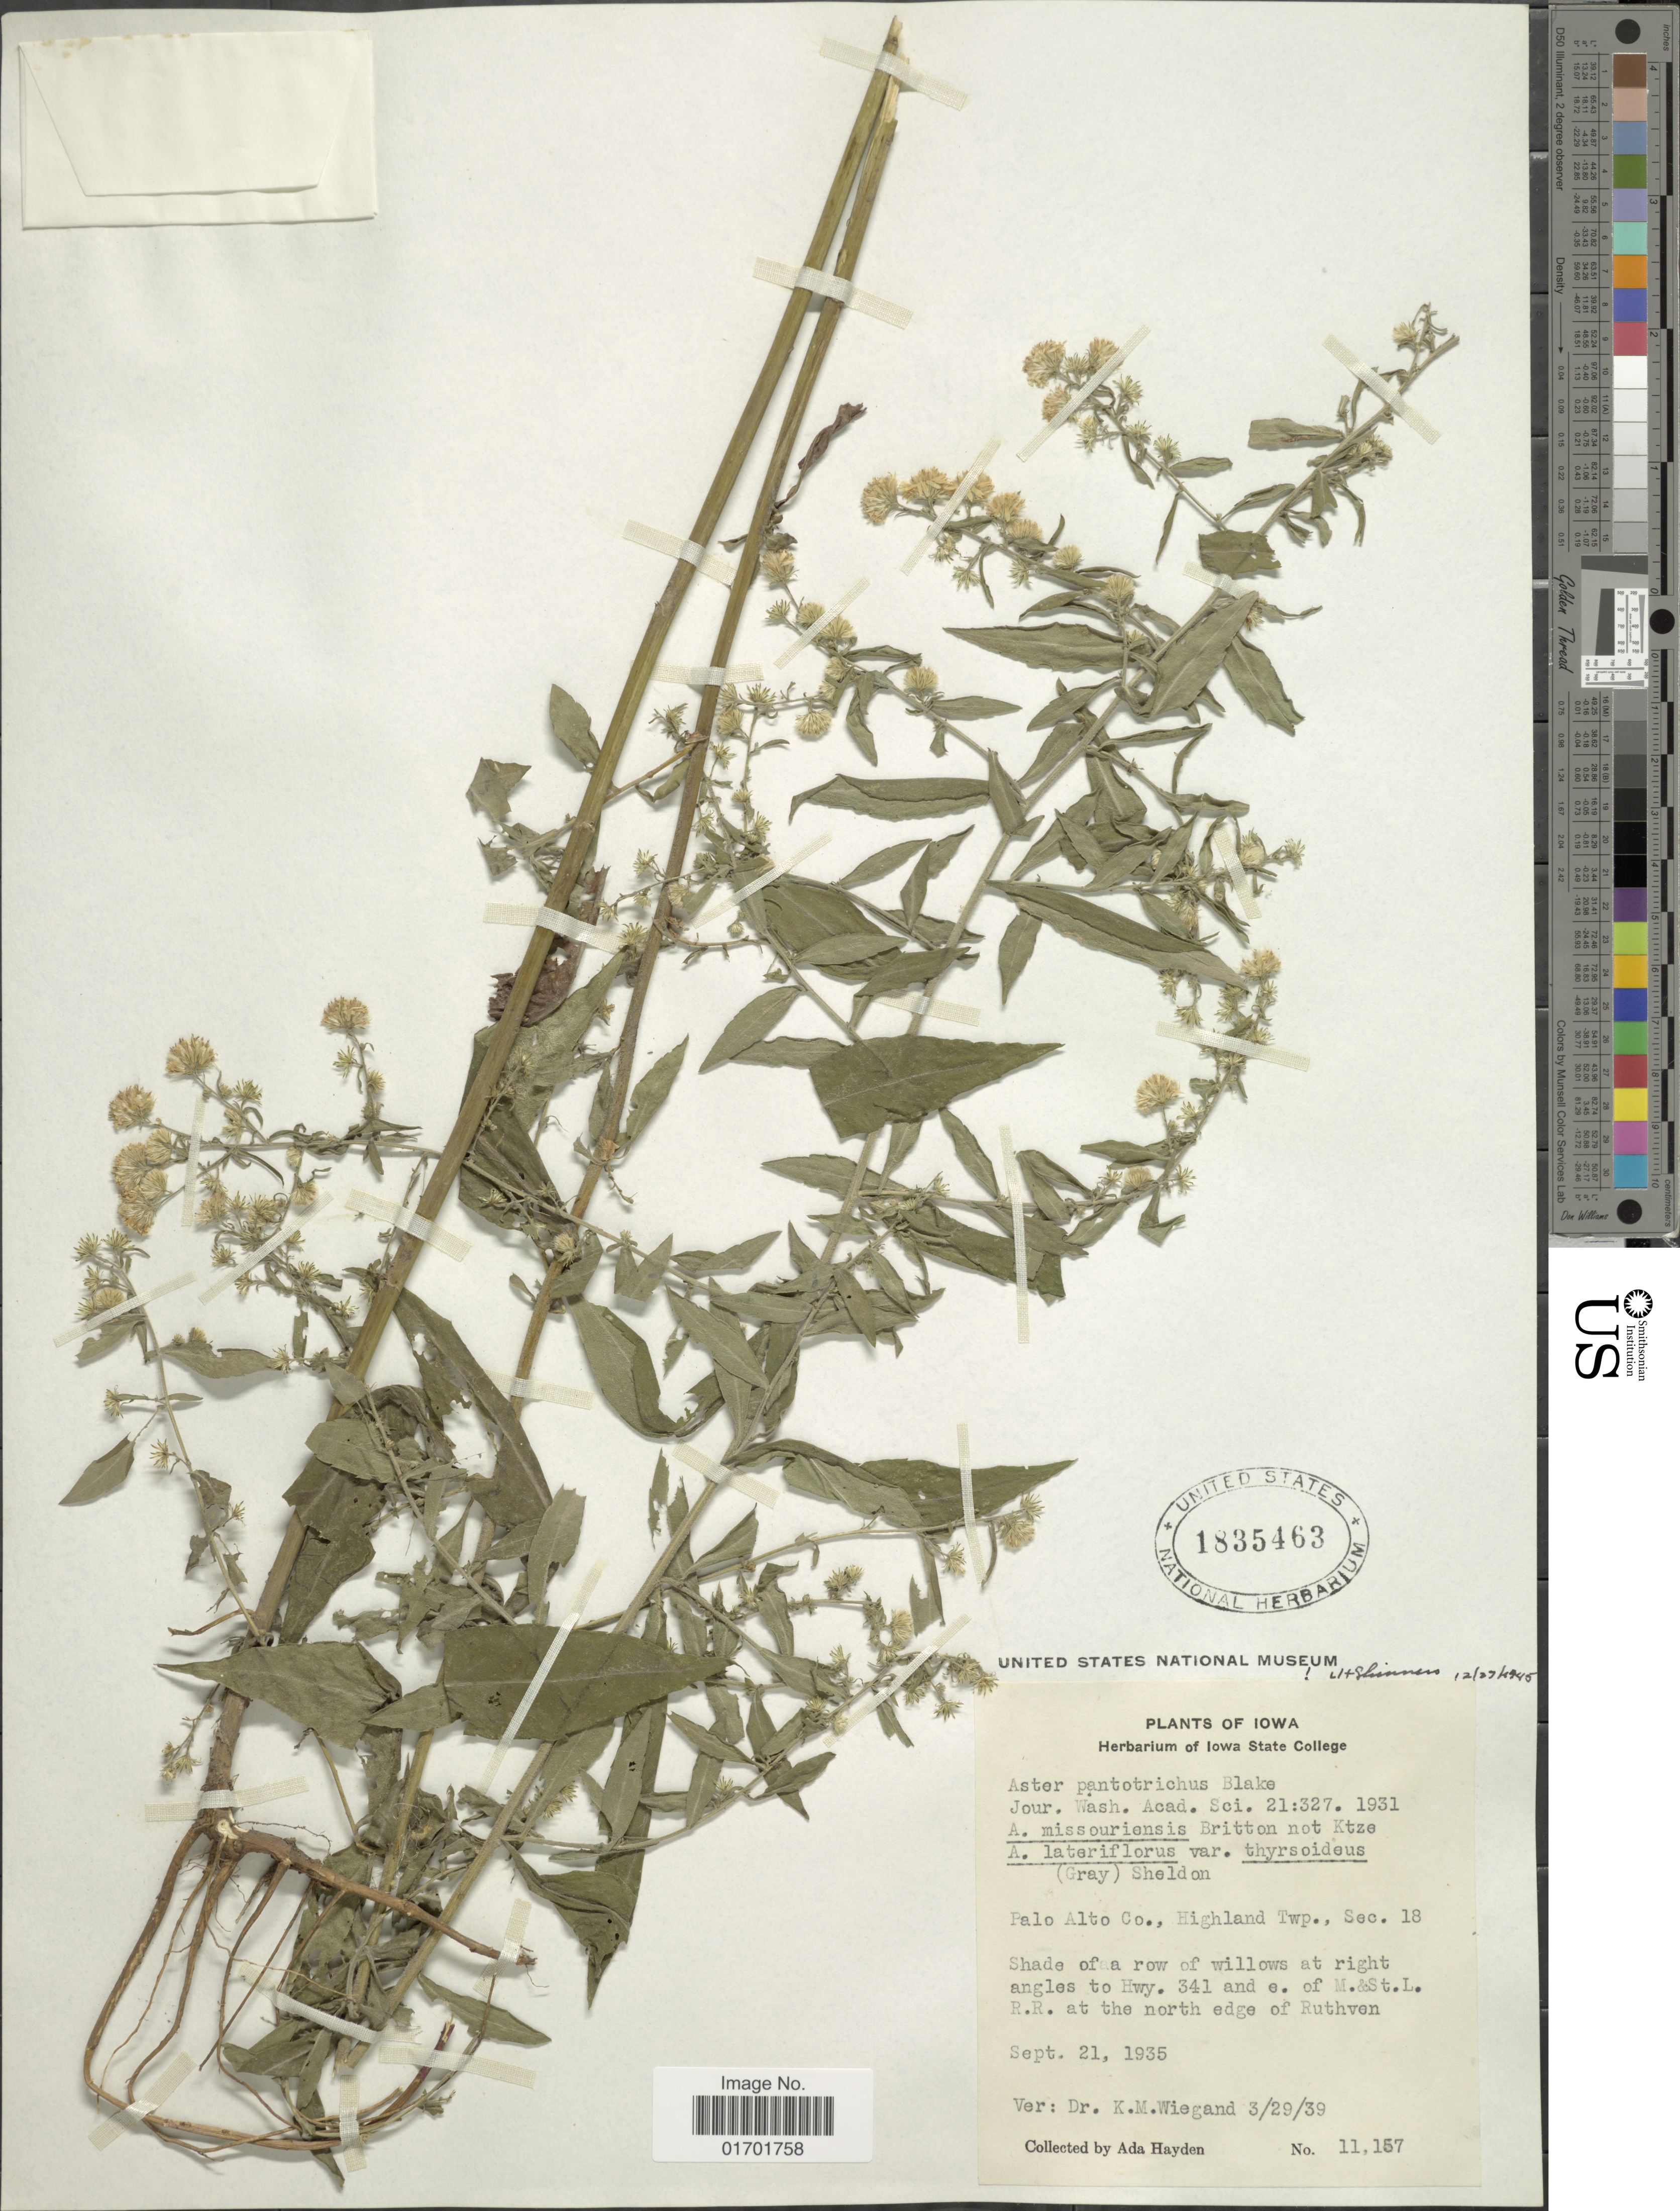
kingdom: Plantae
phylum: Tracheophyta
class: Magnoliopsida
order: Asterales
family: Asteraceae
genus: Symphyotrichum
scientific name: Symphyotrichum ontarionis var. ontarionis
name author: (Wiegand) G.L. Nesom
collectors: Ada Hayden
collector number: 11157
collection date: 1935-09-21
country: United States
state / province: Iowa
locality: Palo Alto Co., Highland Twp., Sec. 18.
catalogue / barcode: US 1835463